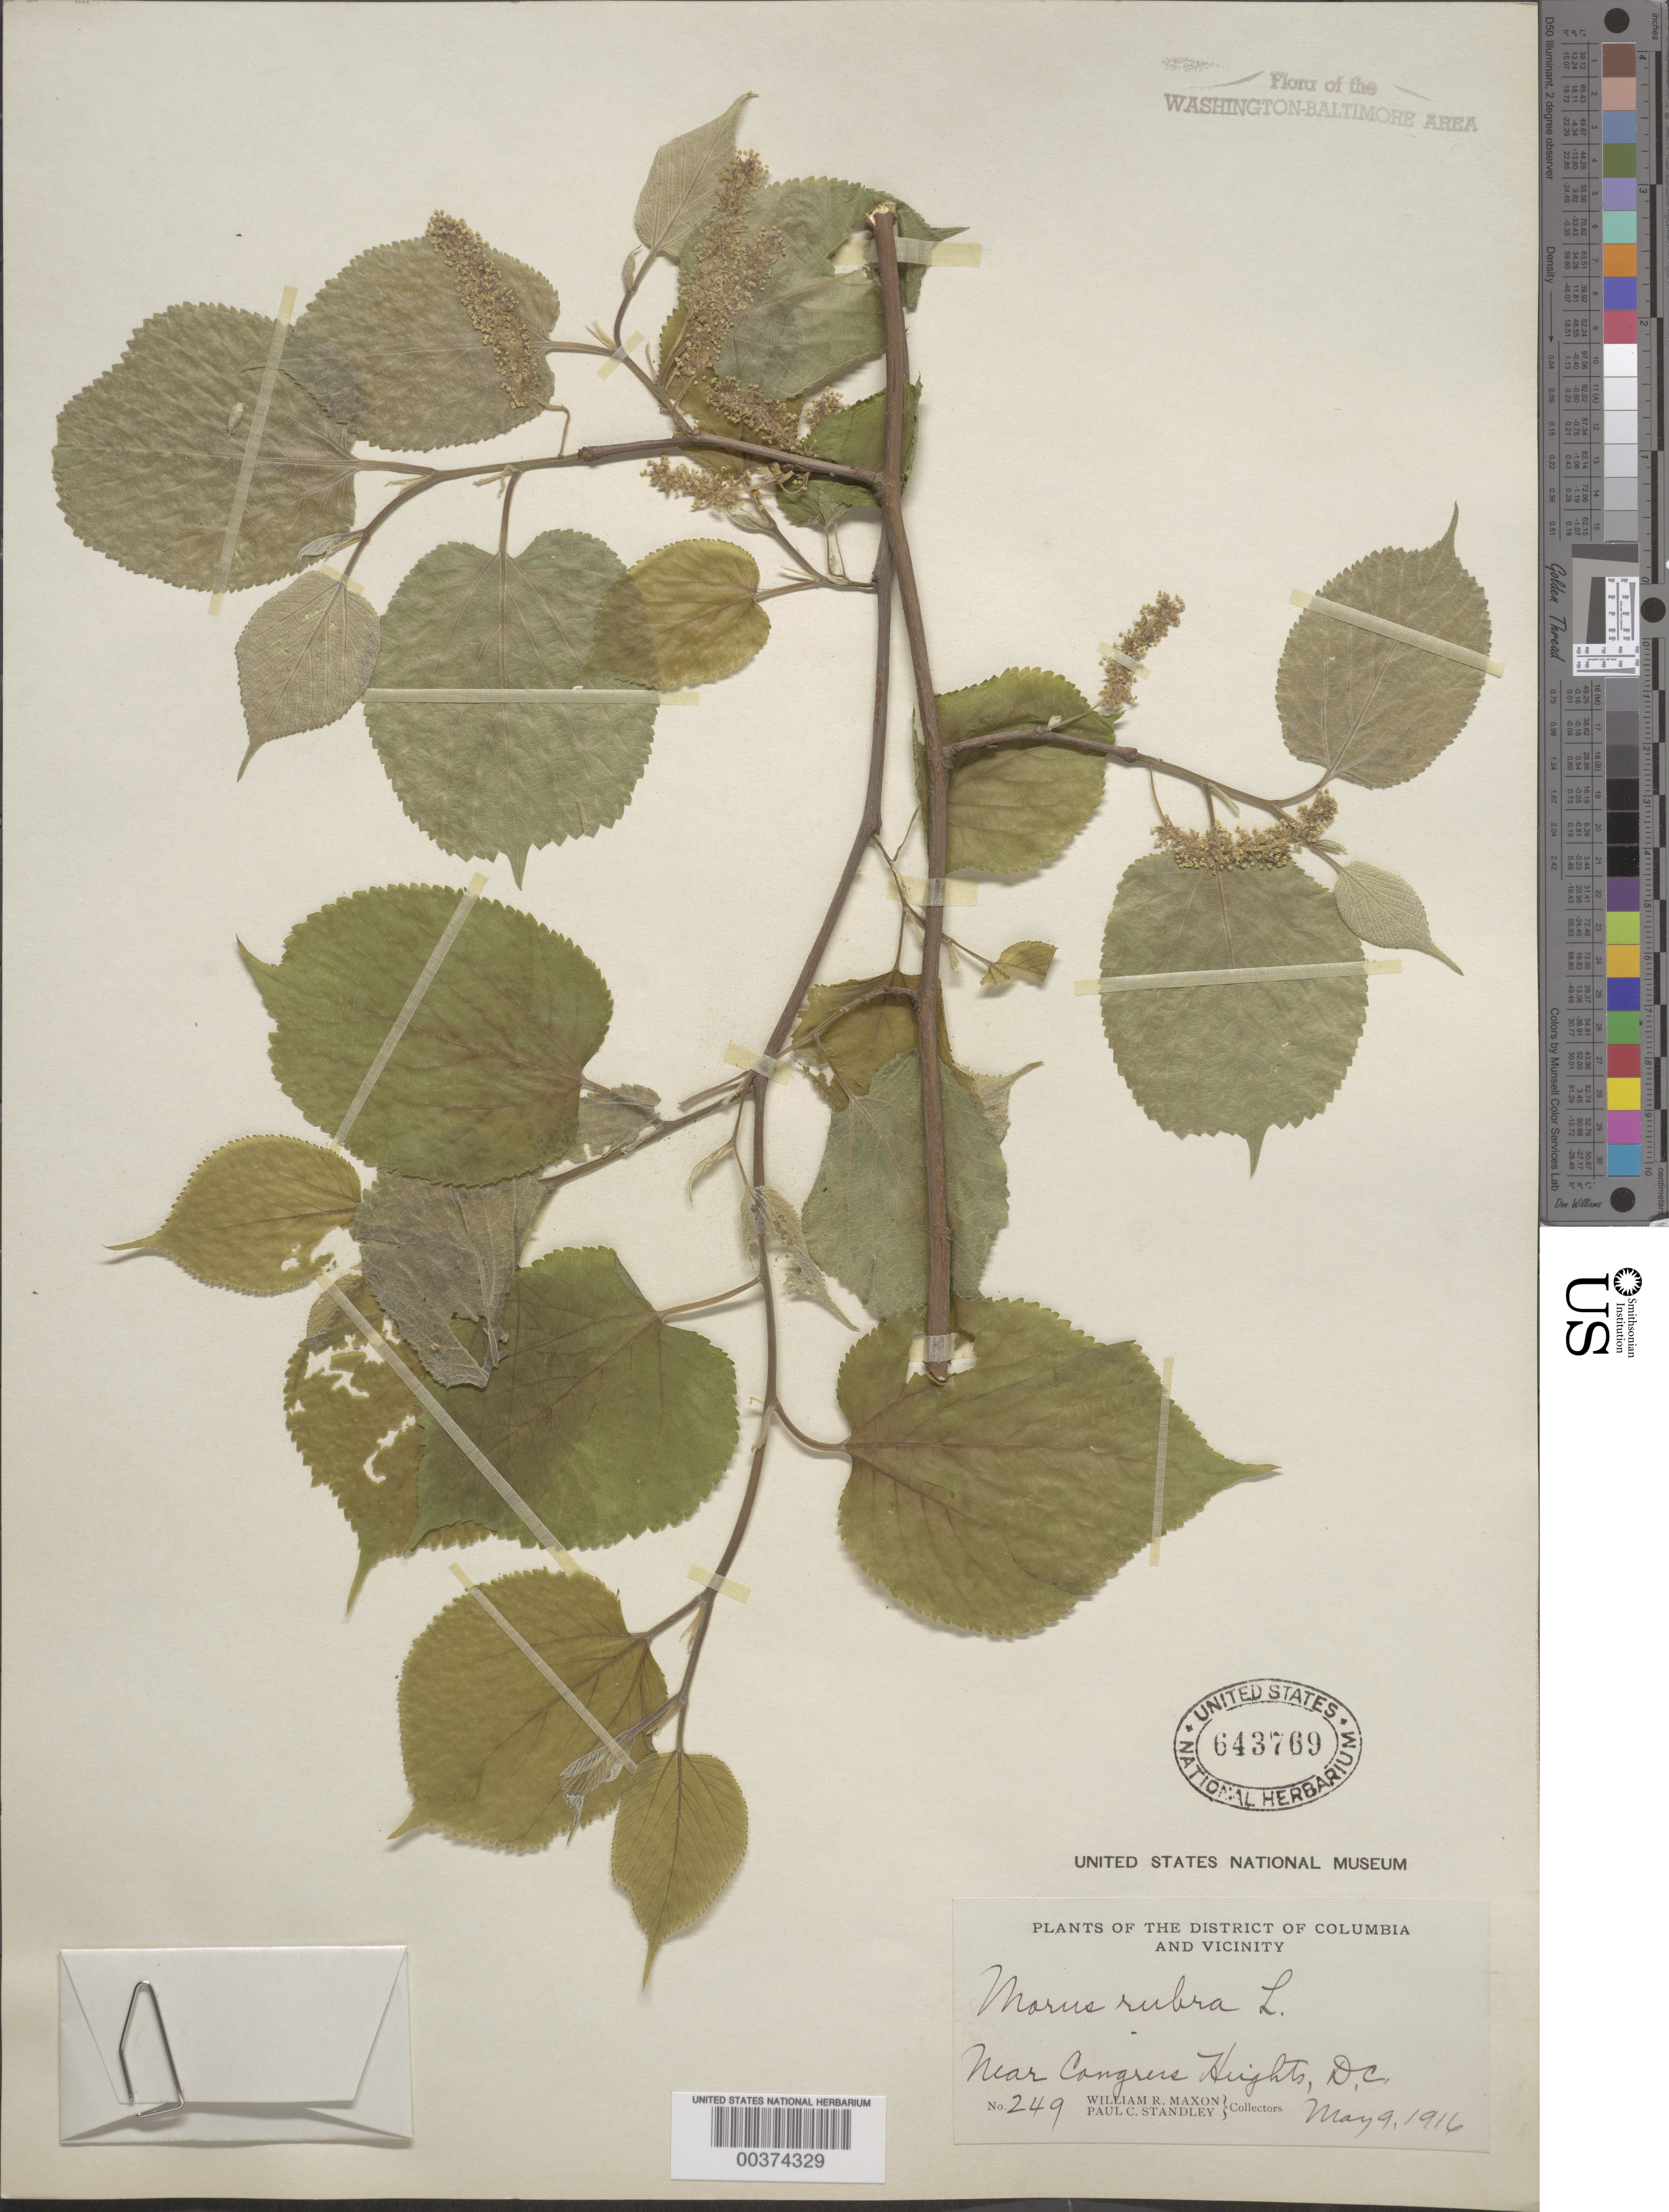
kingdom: Plantae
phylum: Tracheophyta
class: Magnoliopsida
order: Rosales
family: Moraceae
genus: Morus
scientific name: Morus rubra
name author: L.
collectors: W. R. Maxon & P. C. Standley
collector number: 249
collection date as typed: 09 May 1916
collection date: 1916-05-09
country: United States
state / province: District of Columbia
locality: Congress Heights vicinity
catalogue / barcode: US 643769